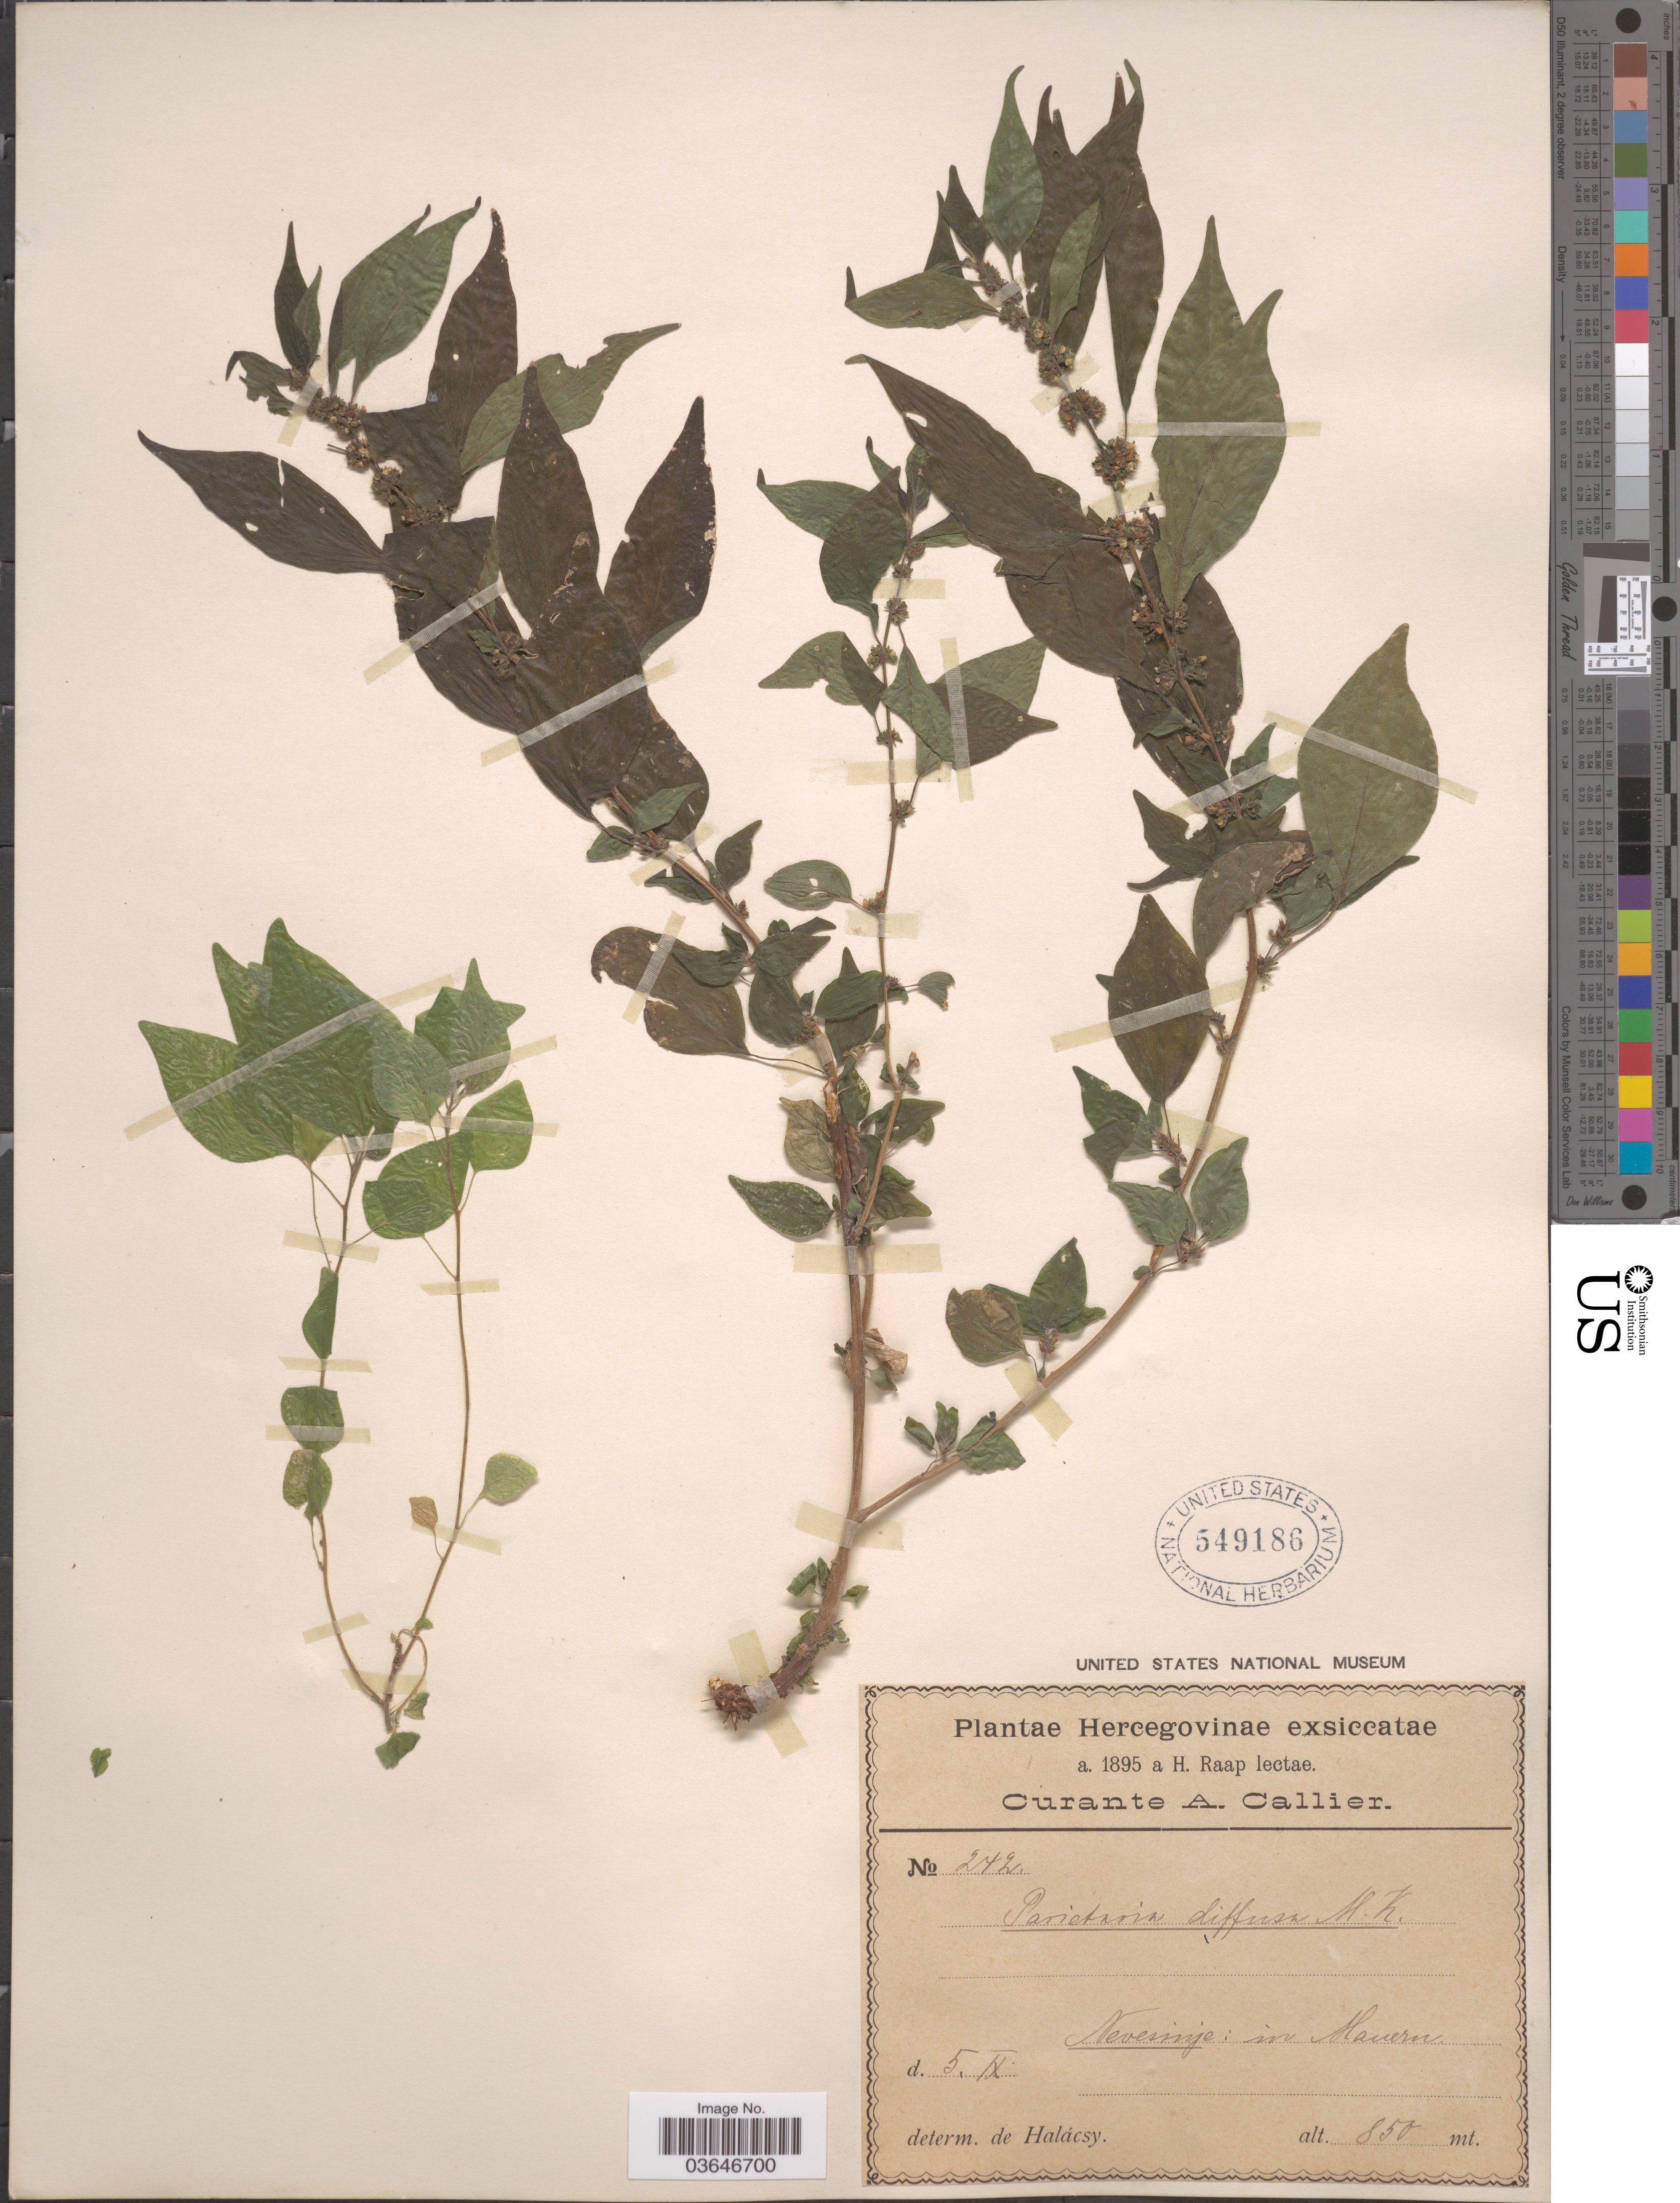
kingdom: Plantae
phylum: Tracheophyta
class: Magnoliopsida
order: Rosales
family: Urticaceae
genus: Parietaria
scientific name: Parietaria diffusa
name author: Mert. ex W.D.J. Koch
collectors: H. Raap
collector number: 242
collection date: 1895-09-05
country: Bosnia and Herzegovina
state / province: Srpska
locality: Hercegovinae. Nevesinje: in Mauern.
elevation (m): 850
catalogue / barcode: US 549186